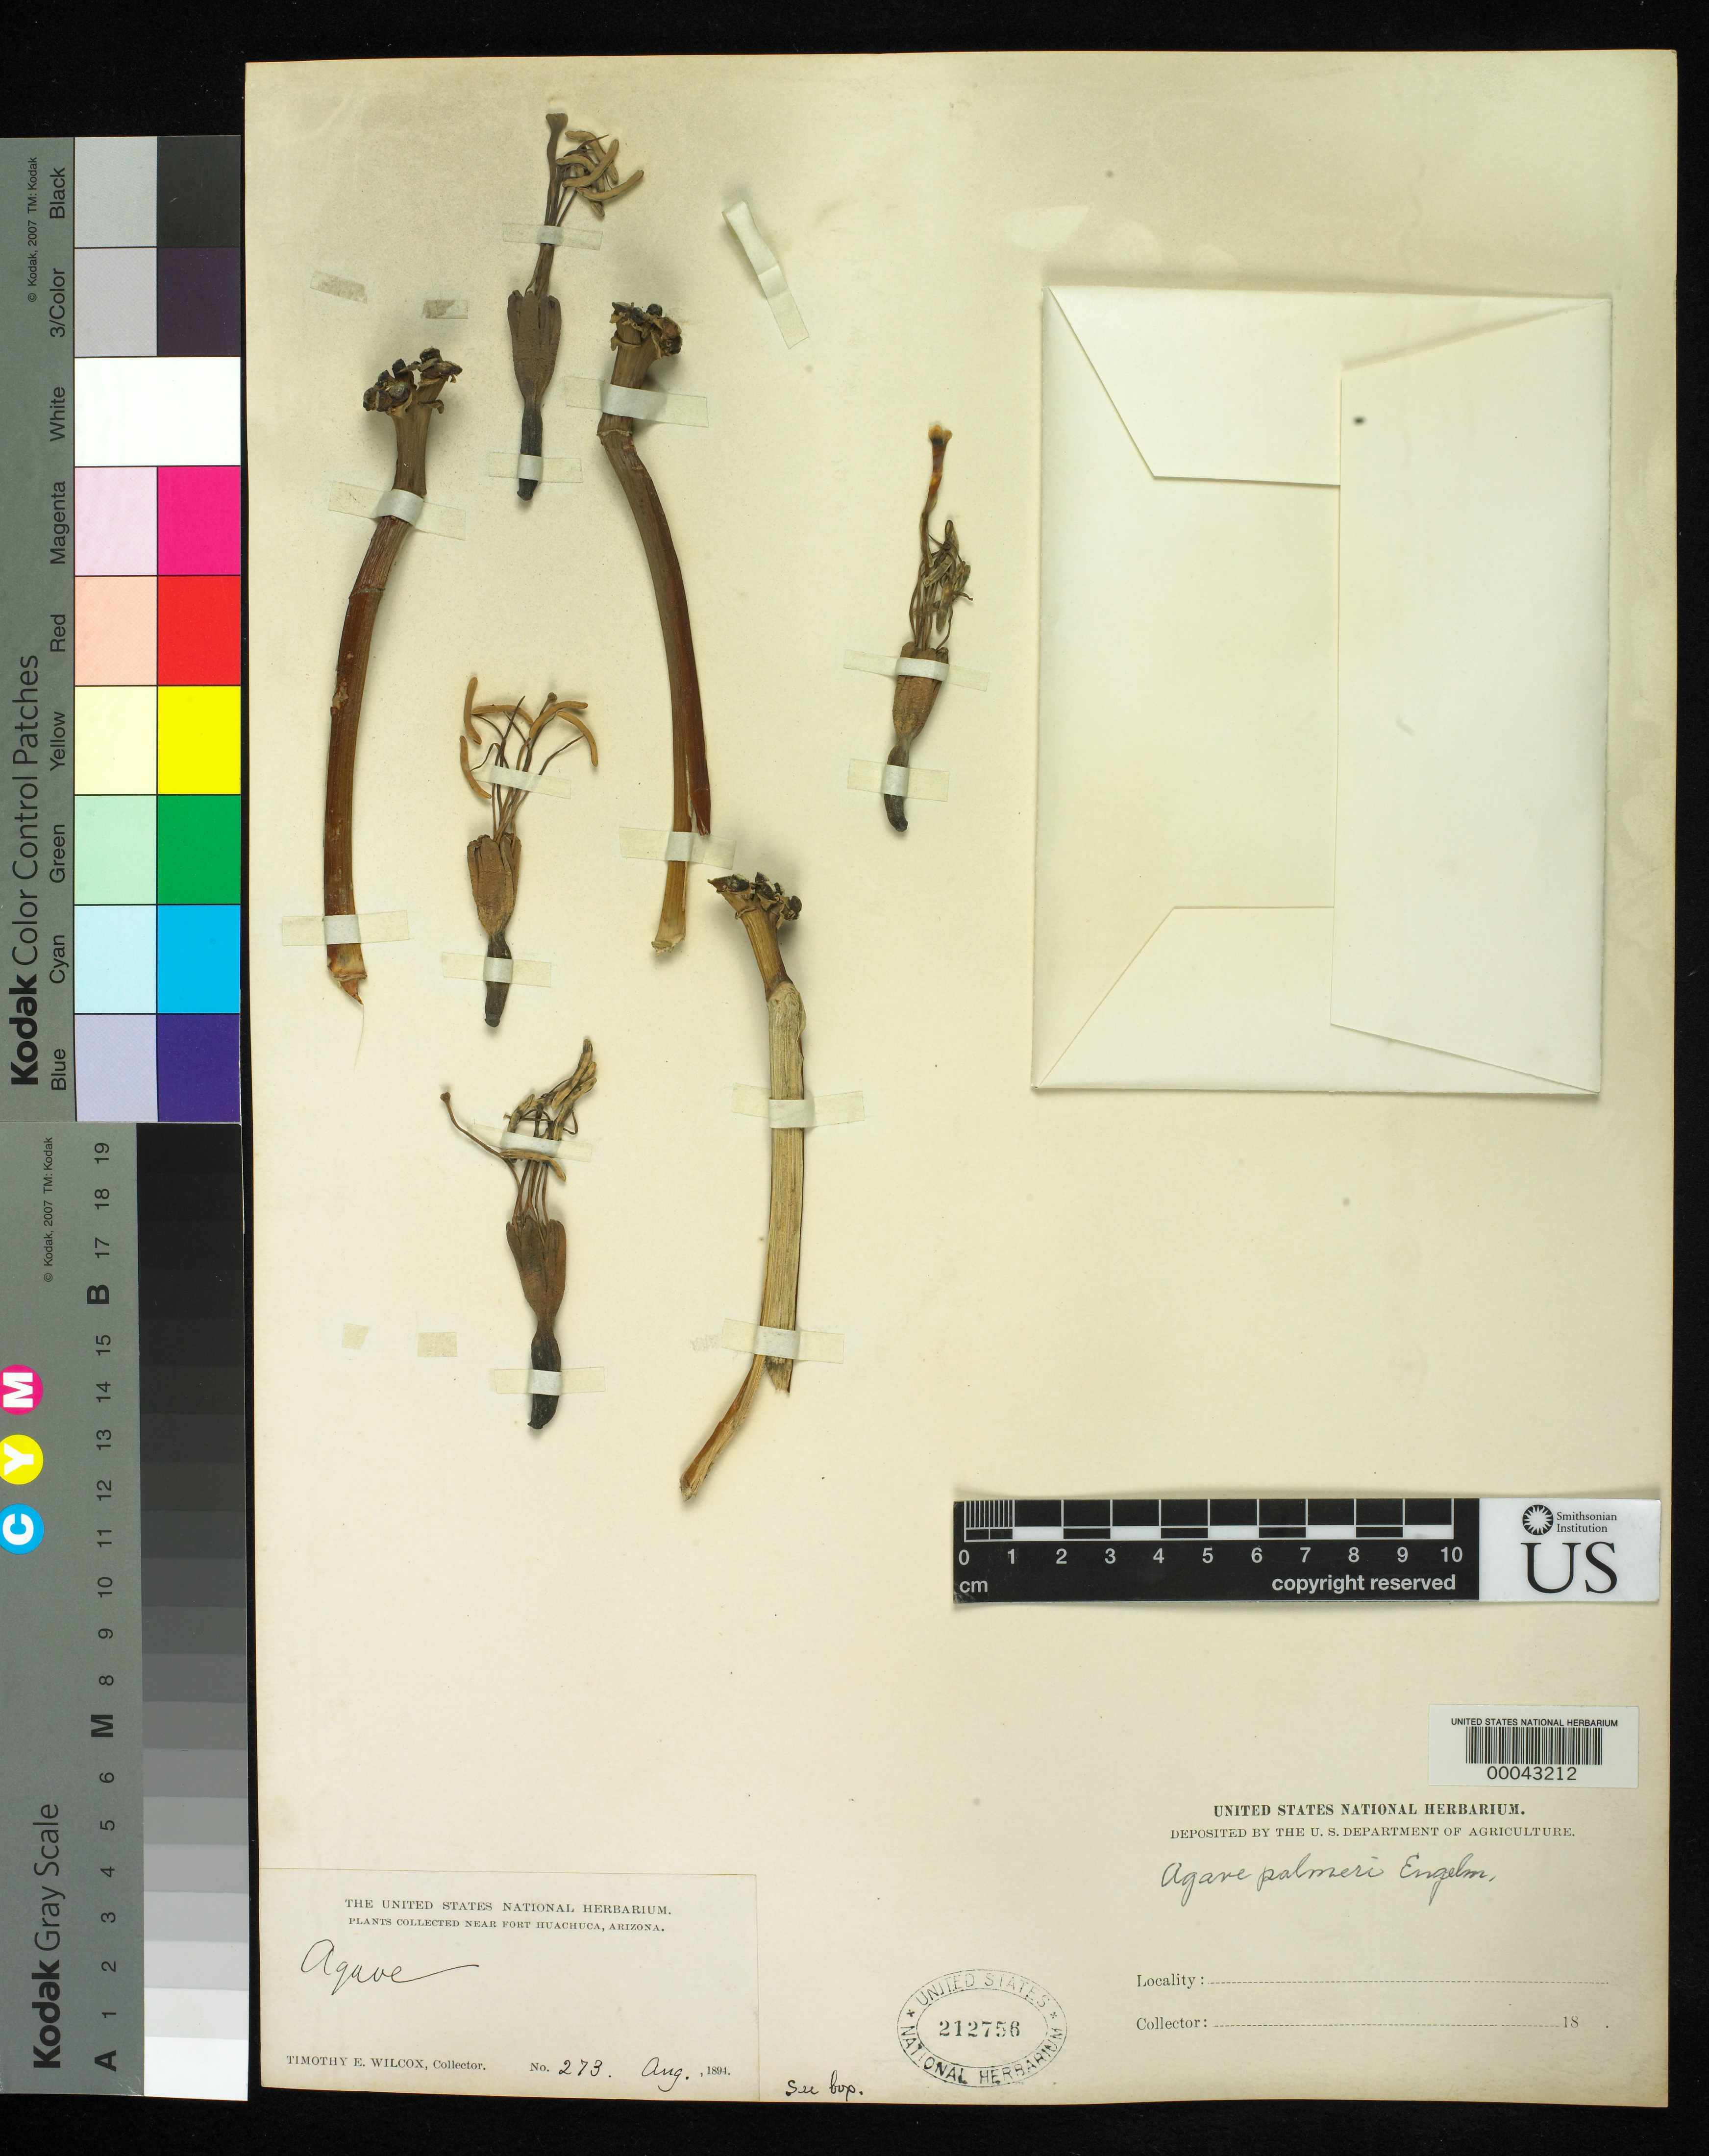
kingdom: Plantae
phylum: Tracheophyta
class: Liliopsida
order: Asparagales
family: Asparagaceae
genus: Agave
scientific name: Agave palmeri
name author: Engelm.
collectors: T. E. Wilcox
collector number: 273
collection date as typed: Aug 1894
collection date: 1894-08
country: United States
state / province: Arizona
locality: Fort huachuca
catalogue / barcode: US 212756